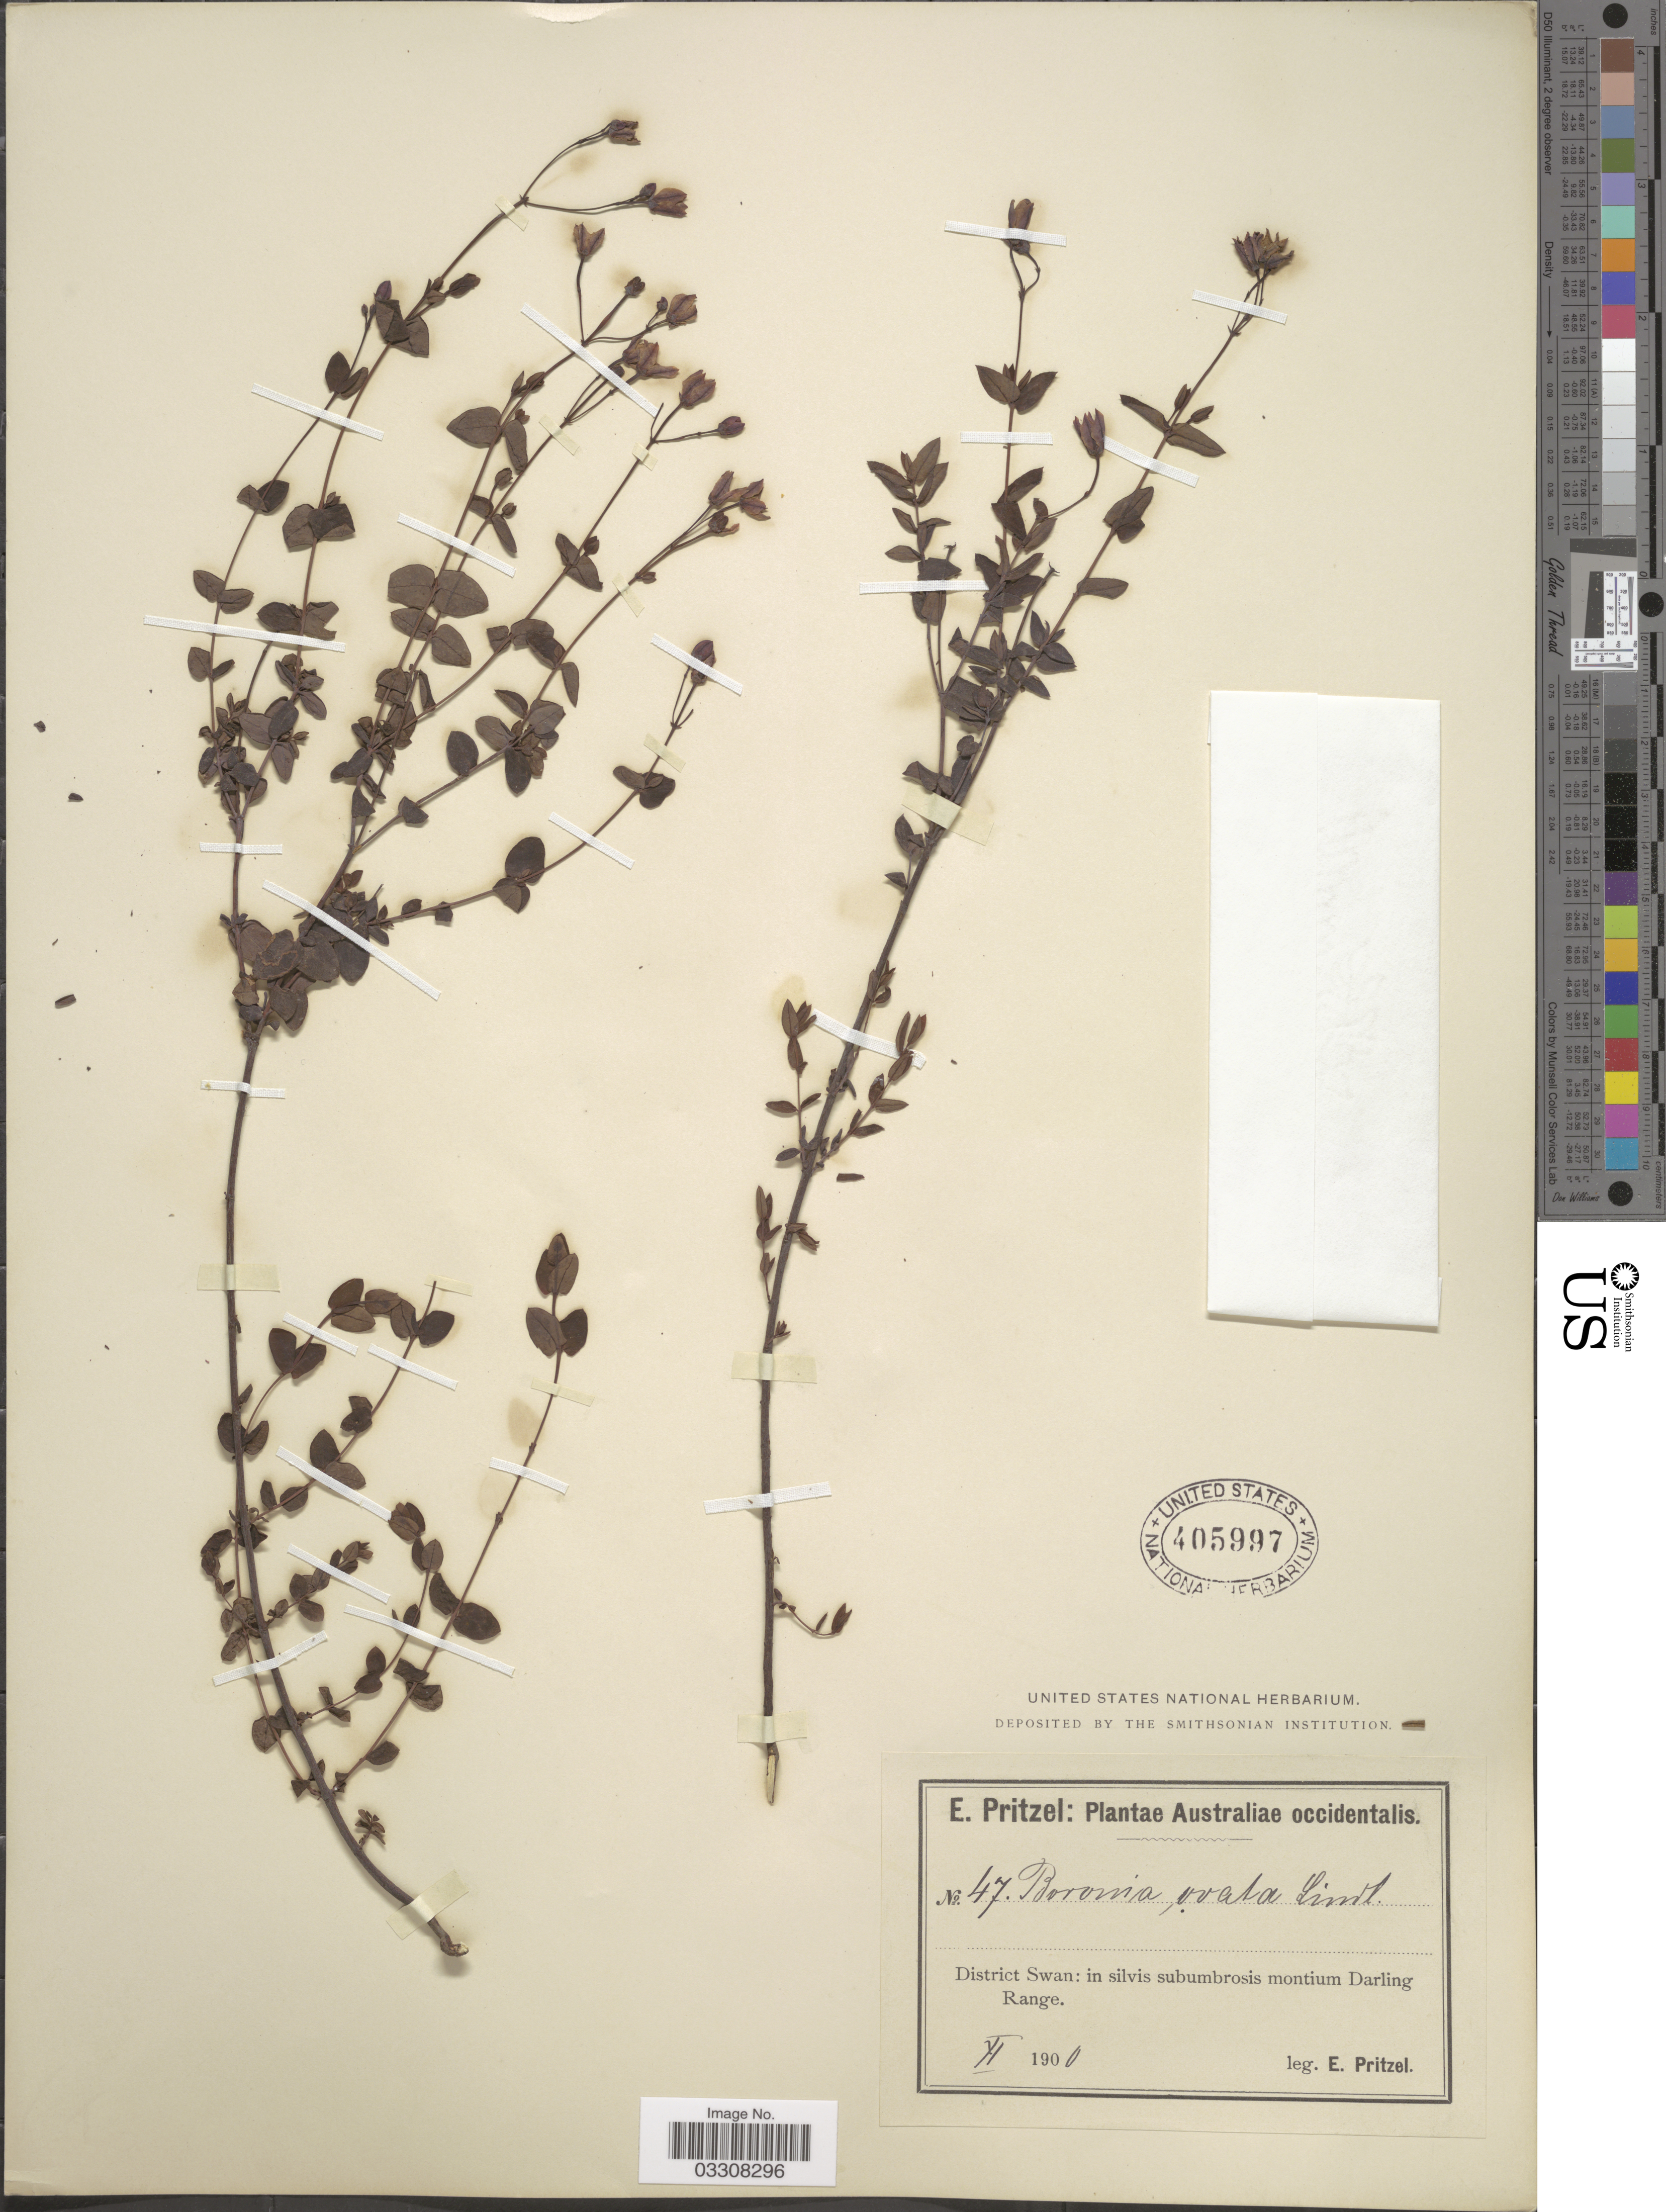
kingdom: Plantae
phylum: Tracheophyta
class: Magnoliopsida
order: Sapindales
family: Rutaceae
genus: Boronia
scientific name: Boronia ovata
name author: Lindl.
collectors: E. G. Pritzel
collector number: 47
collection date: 1900-11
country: Australia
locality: Australiae occidentalis. District Swan: in silvis subumbrosis montium Darling Range.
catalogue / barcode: US 405997